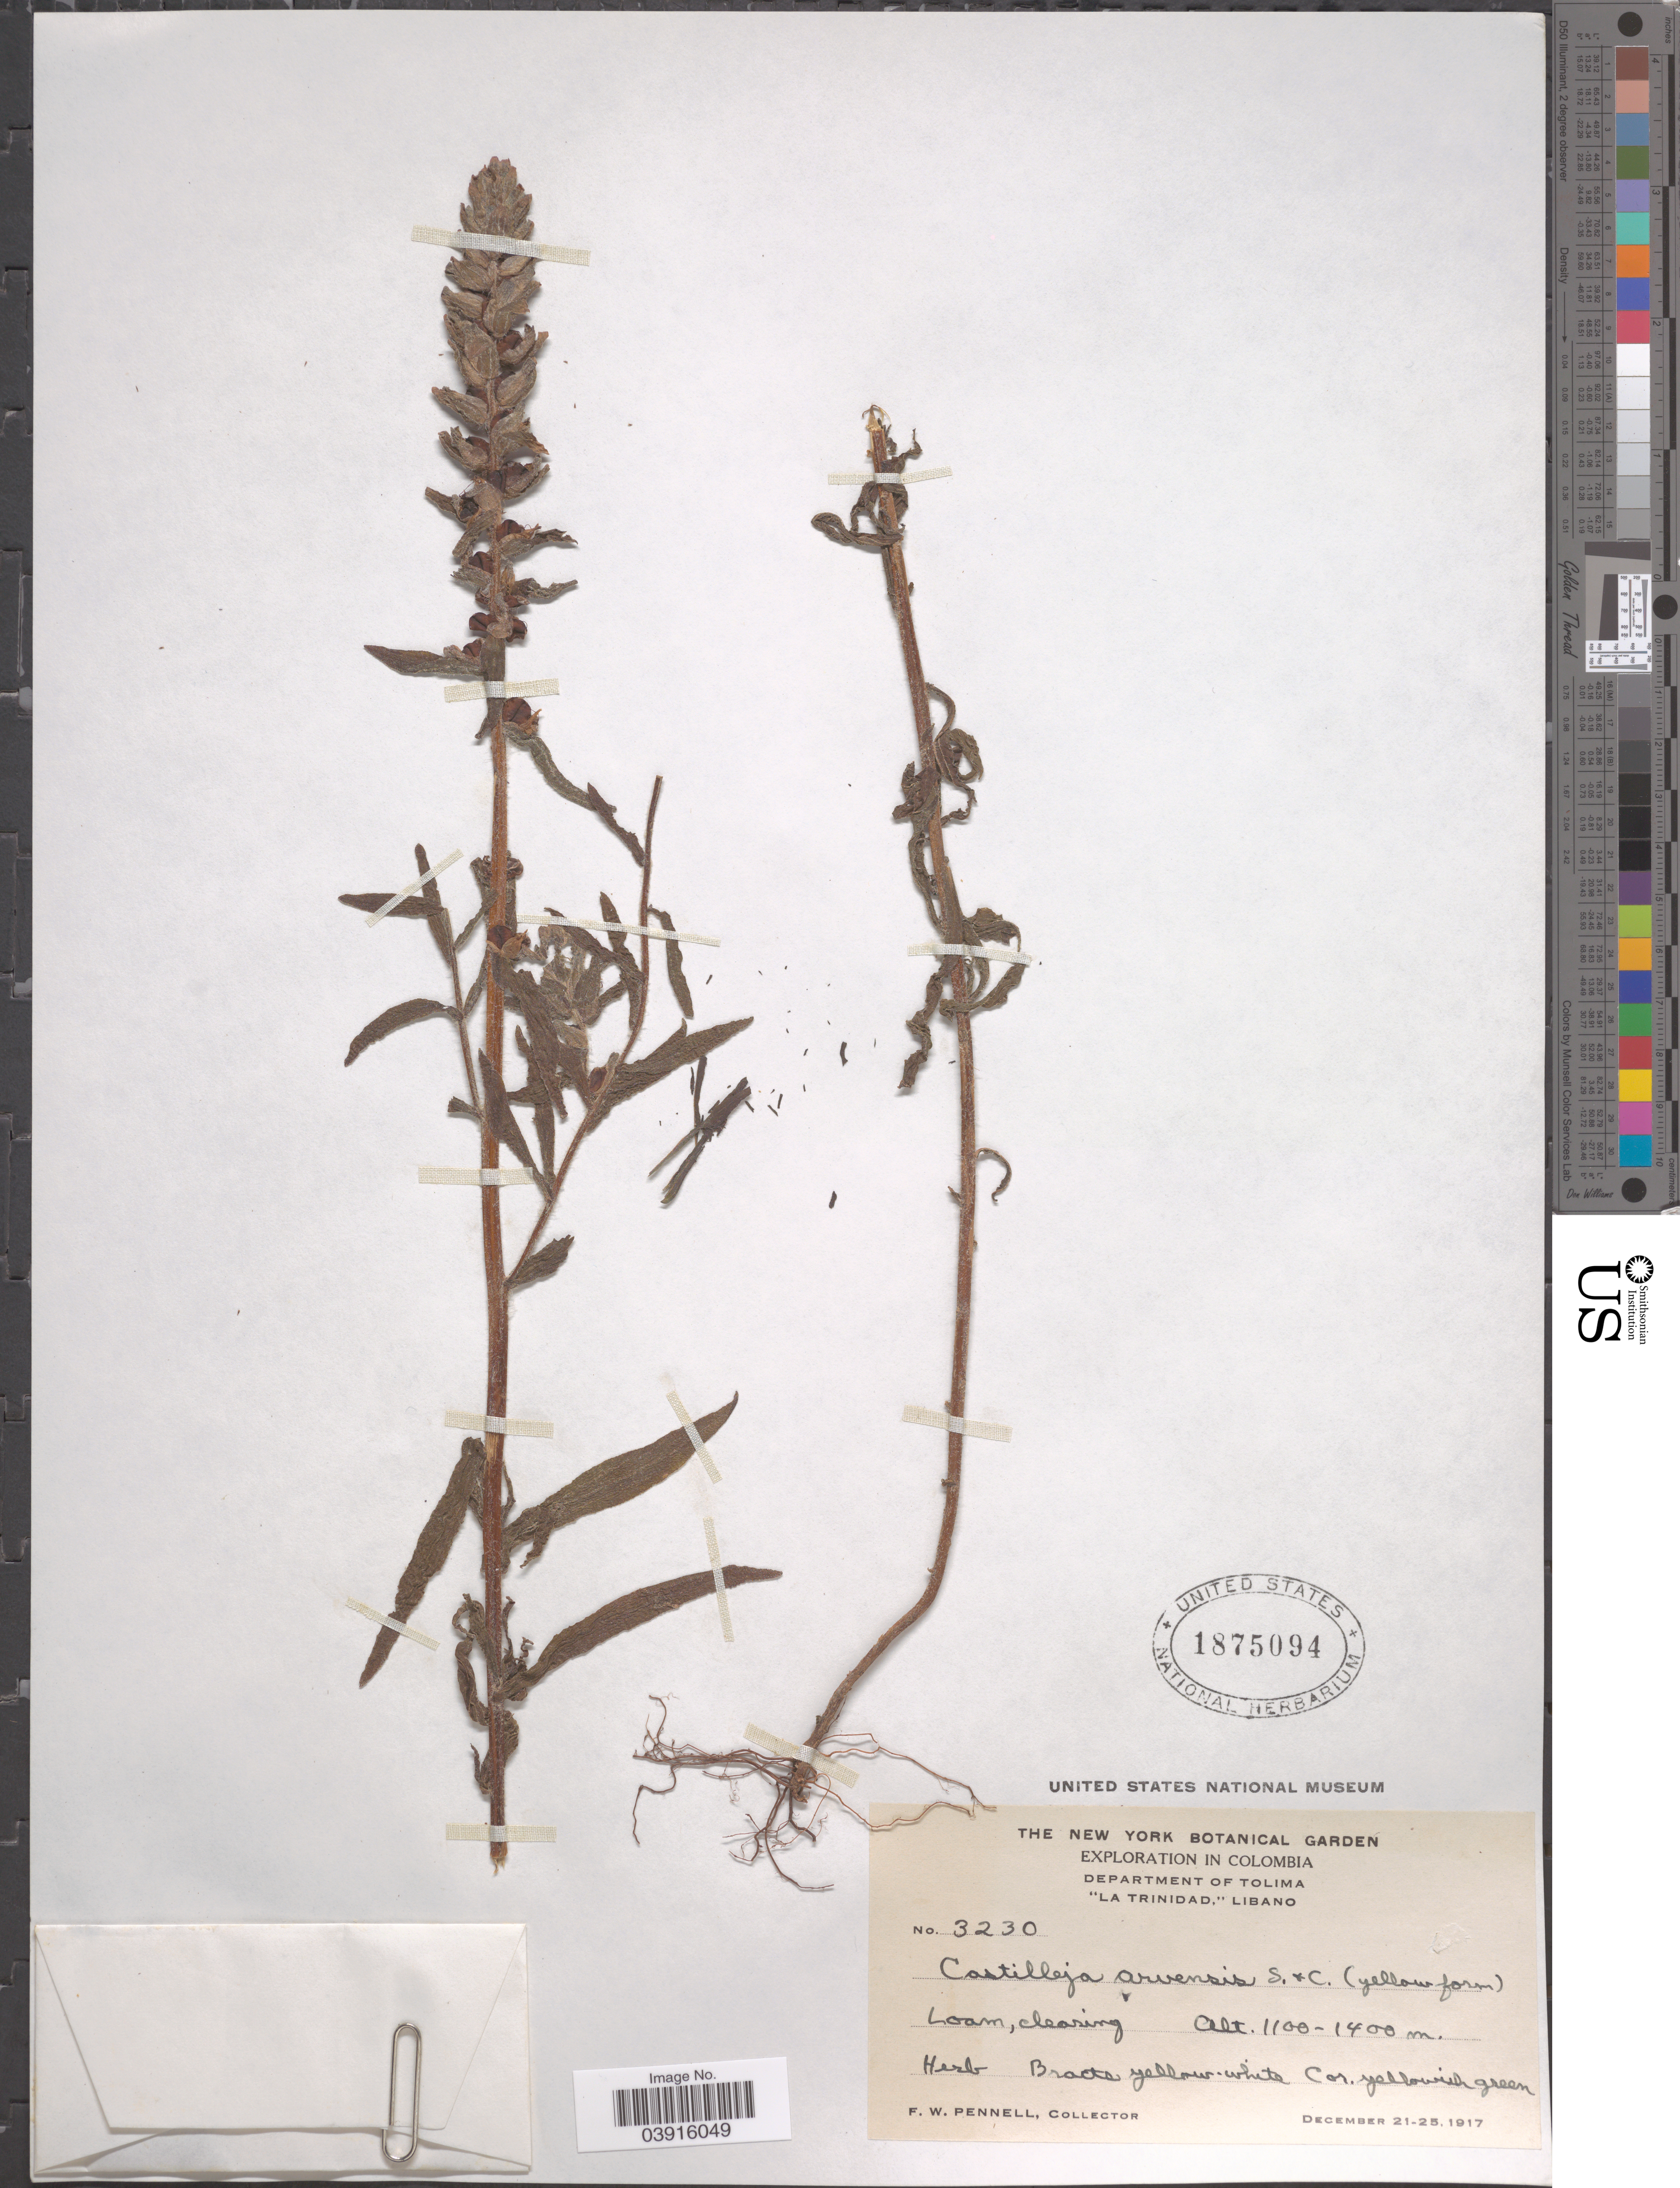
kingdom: Plantae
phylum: Tracheophyta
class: Magnoliopsida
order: Lamiales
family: Orobanchaceae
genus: Castilleja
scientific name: Castilleja arvensis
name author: Schltdl. & Cham.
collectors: F. W. Pennell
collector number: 3230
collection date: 1917-12-21/1917-12-25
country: Colombia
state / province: Tolima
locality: Department of Tolima. "La Trinidad," Libano. Loam, clearing.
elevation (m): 1100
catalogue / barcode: US 1875094